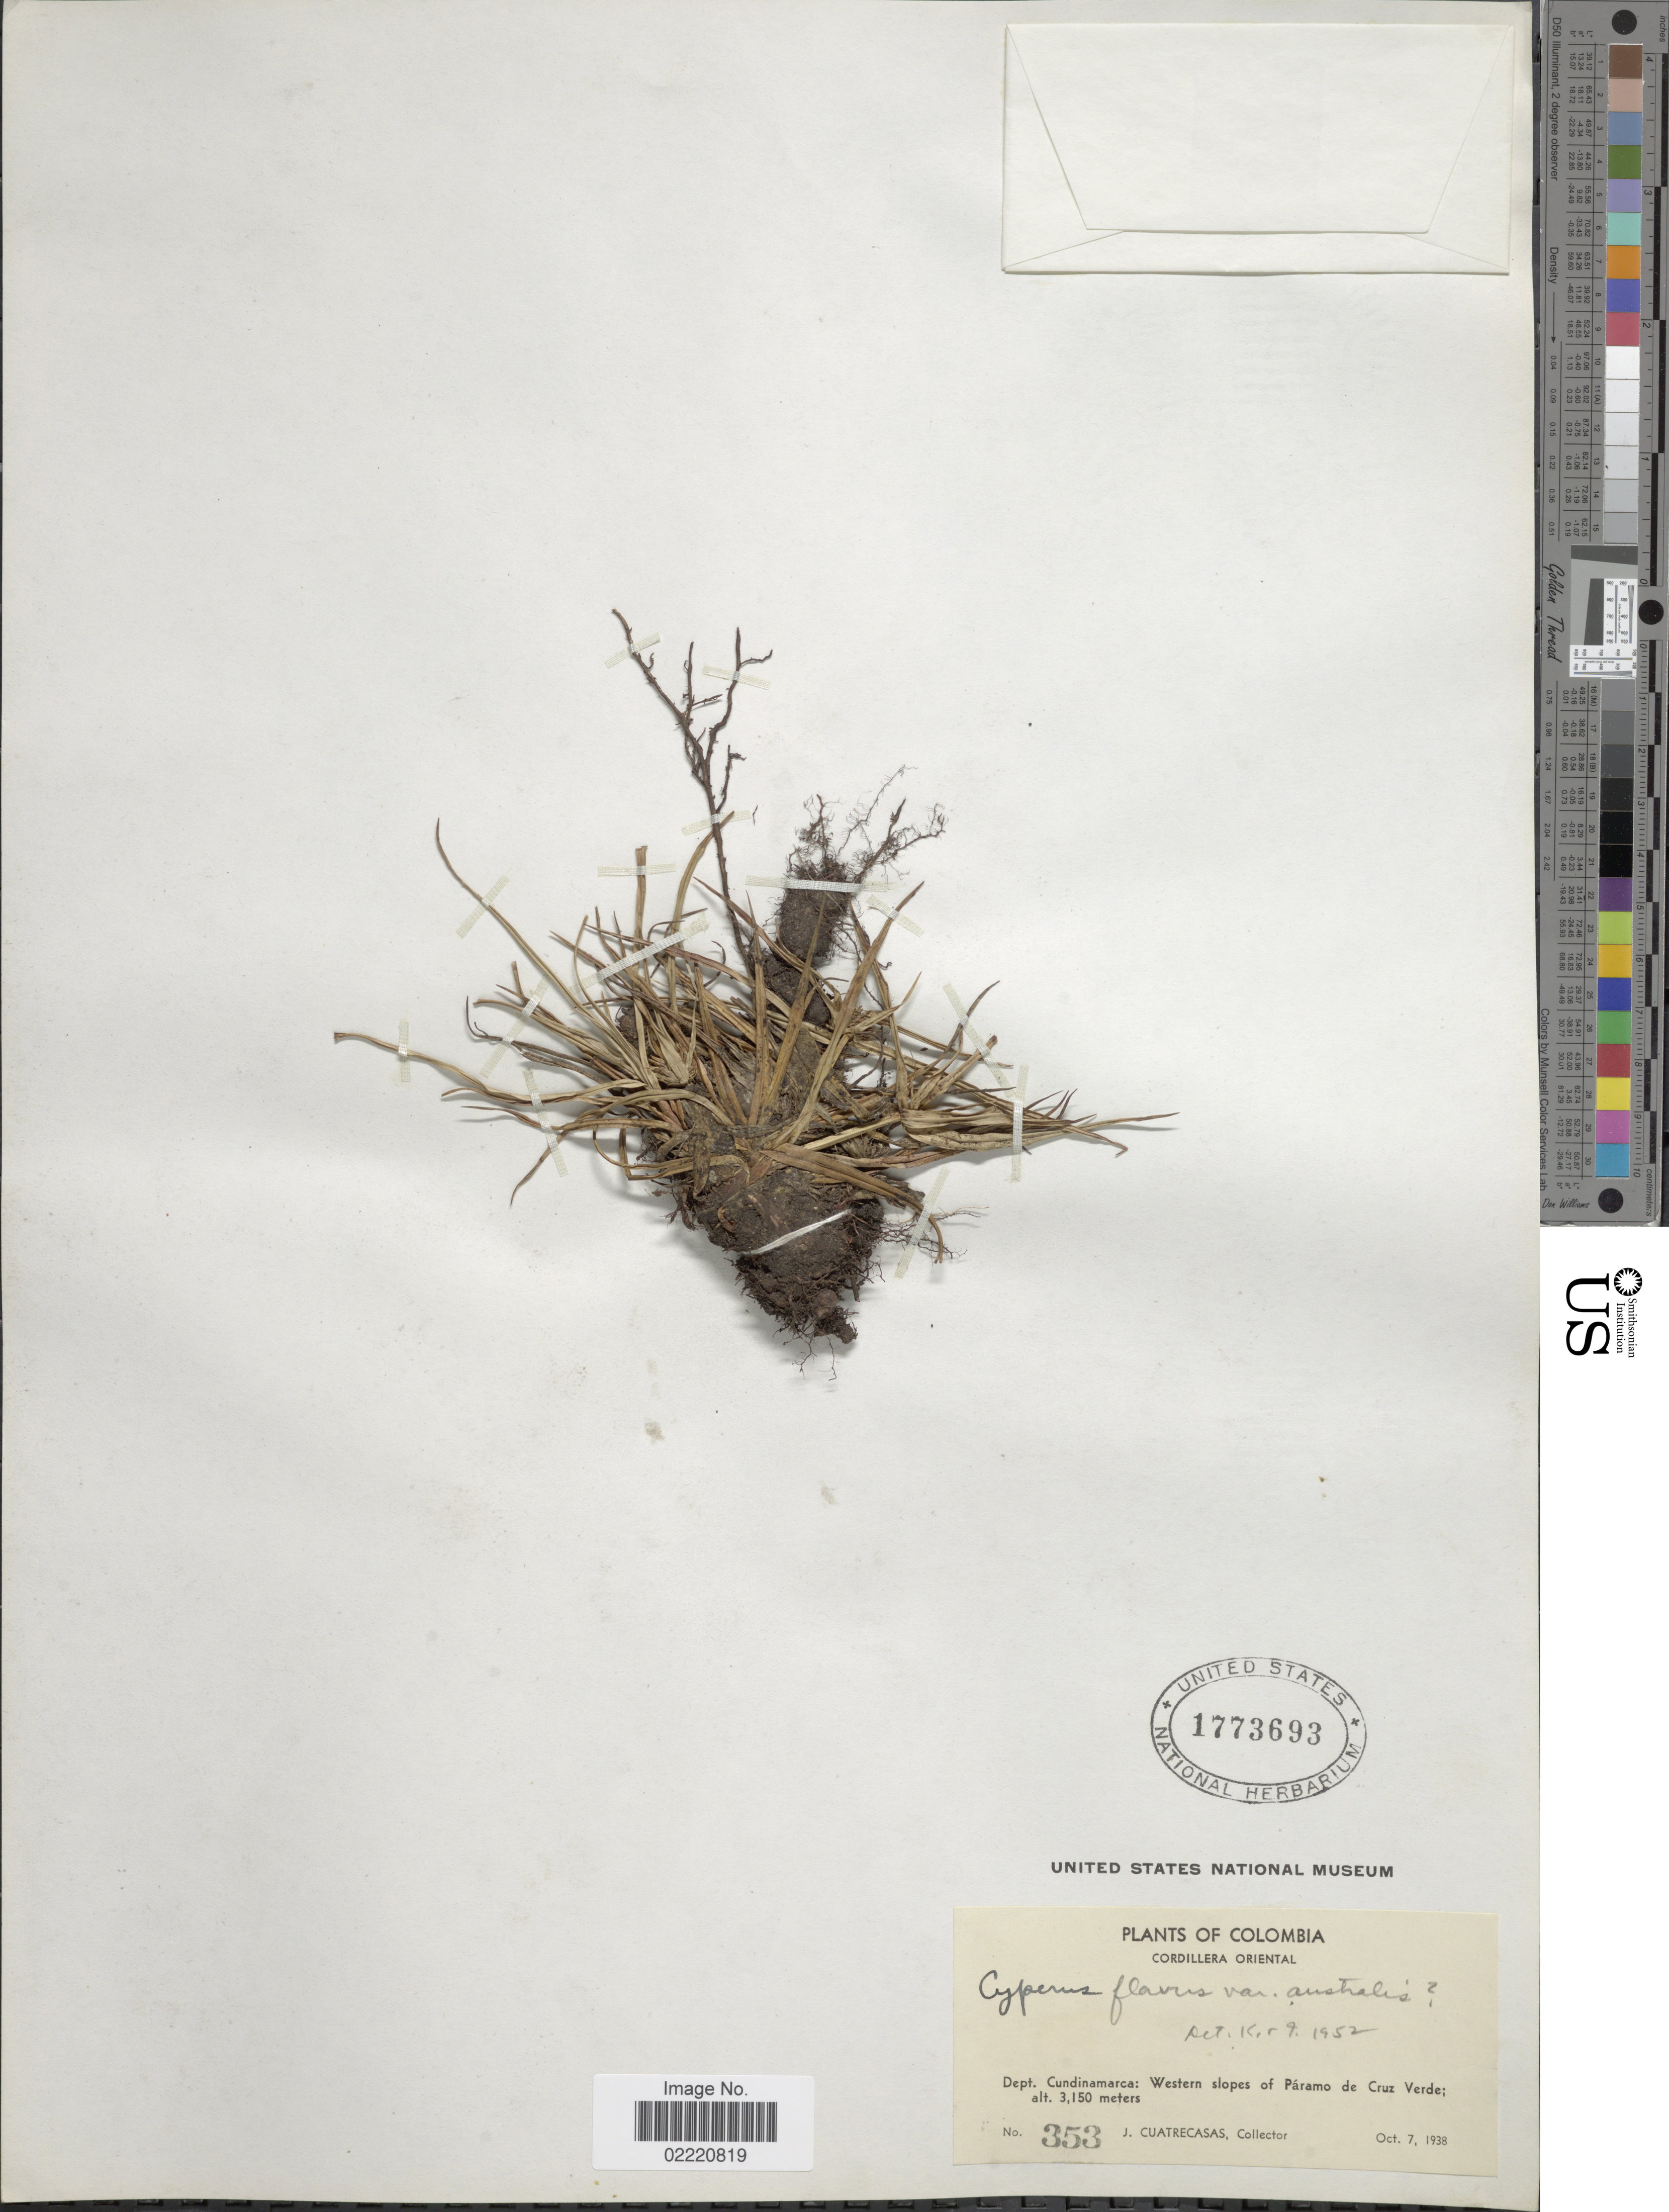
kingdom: Plantae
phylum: Tracheophyta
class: Liliopsida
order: Poales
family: Cyperaceae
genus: Cyperus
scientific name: Cyperus aggregatus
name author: (Willd.) Endl.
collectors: J. Cuatrecasas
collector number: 353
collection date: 1938-10-07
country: Colombia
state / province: Cundinamarca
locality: Cordillera Oriental, Dept. Cundinamarca: Western slopes of Paramo de Cruz Verde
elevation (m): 3150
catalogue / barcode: US 1773693